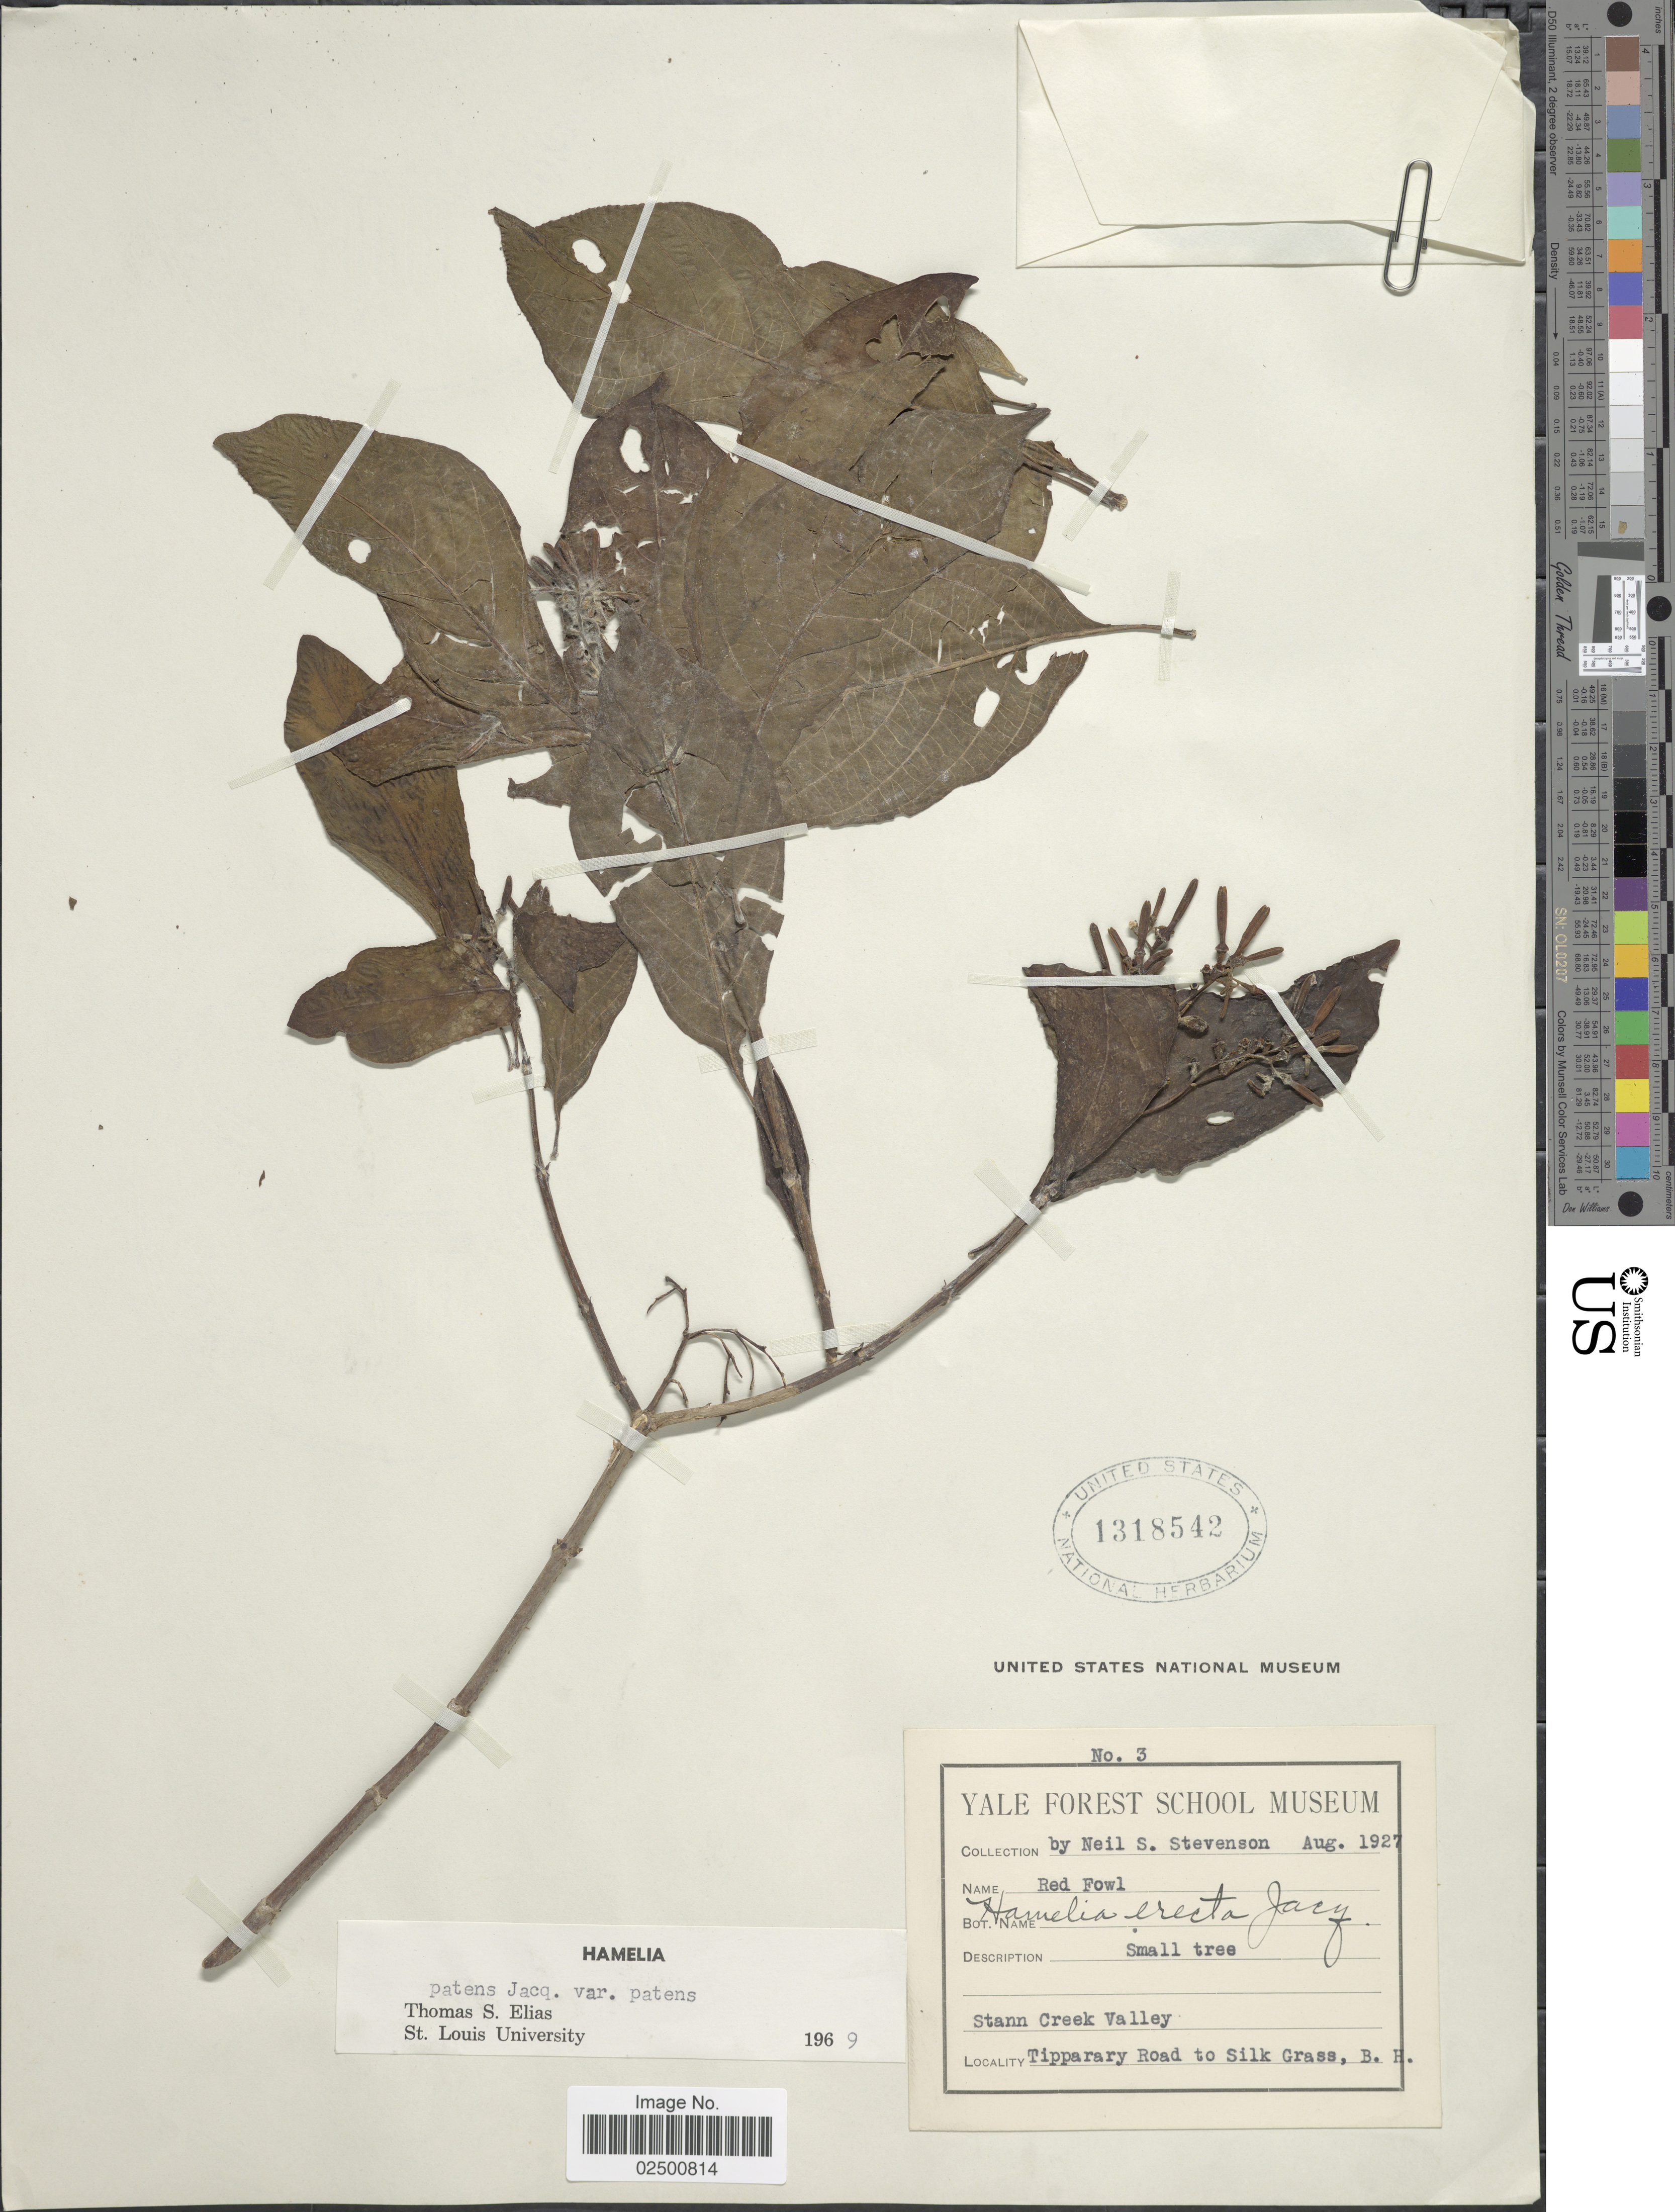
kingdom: Plantae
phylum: Tracheophyta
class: Magnoliopsida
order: Gentianales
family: Rubiaceae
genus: Hamelia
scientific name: Hamelia patens var. patens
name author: Jacq.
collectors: N. Stevenson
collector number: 3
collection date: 1927-08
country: Belize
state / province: Stann Creek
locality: Stann Creek Valley, Tipparary Road to Silk Grass, B. H.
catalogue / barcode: US 1318542